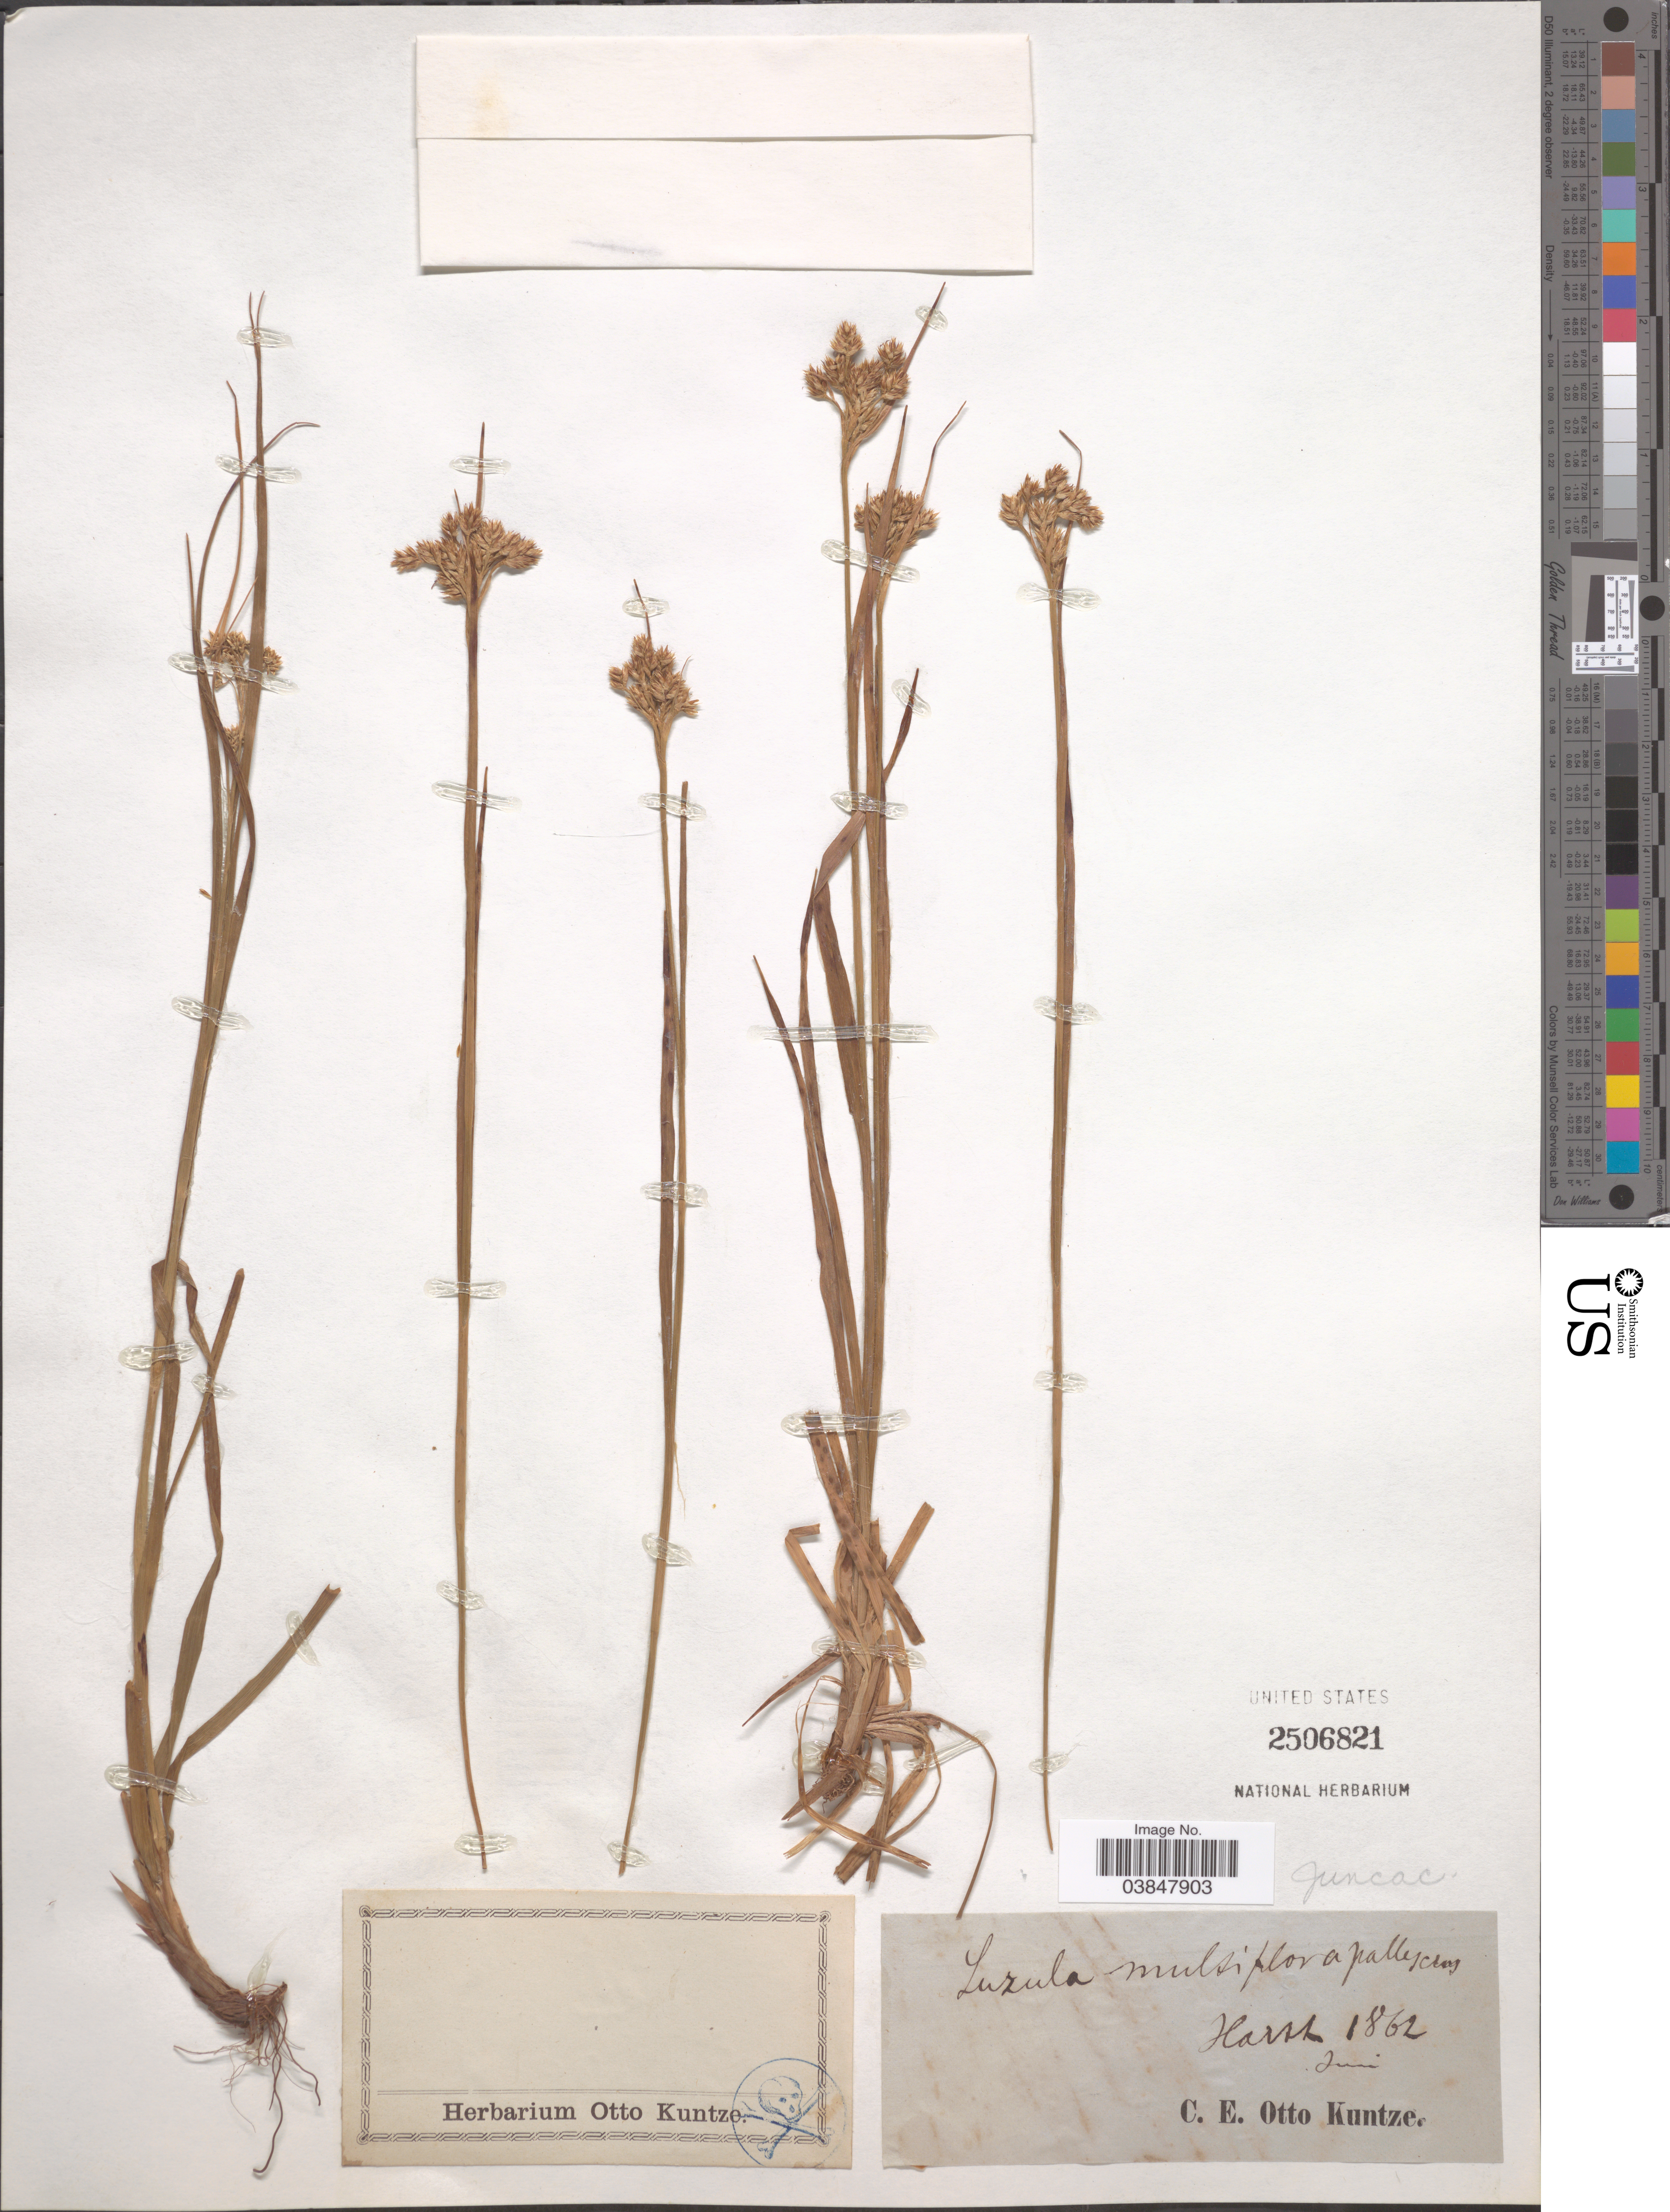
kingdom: Plantae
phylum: Tracheophyta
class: Liliopsida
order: Poales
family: Juncaceae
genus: Luzula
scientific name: Luzula multiflora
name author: (Ehrh.) Lej.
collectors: C.E.O. Kuntze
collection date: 1862-06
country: Germany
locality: Harth.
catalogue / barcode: US 2506821